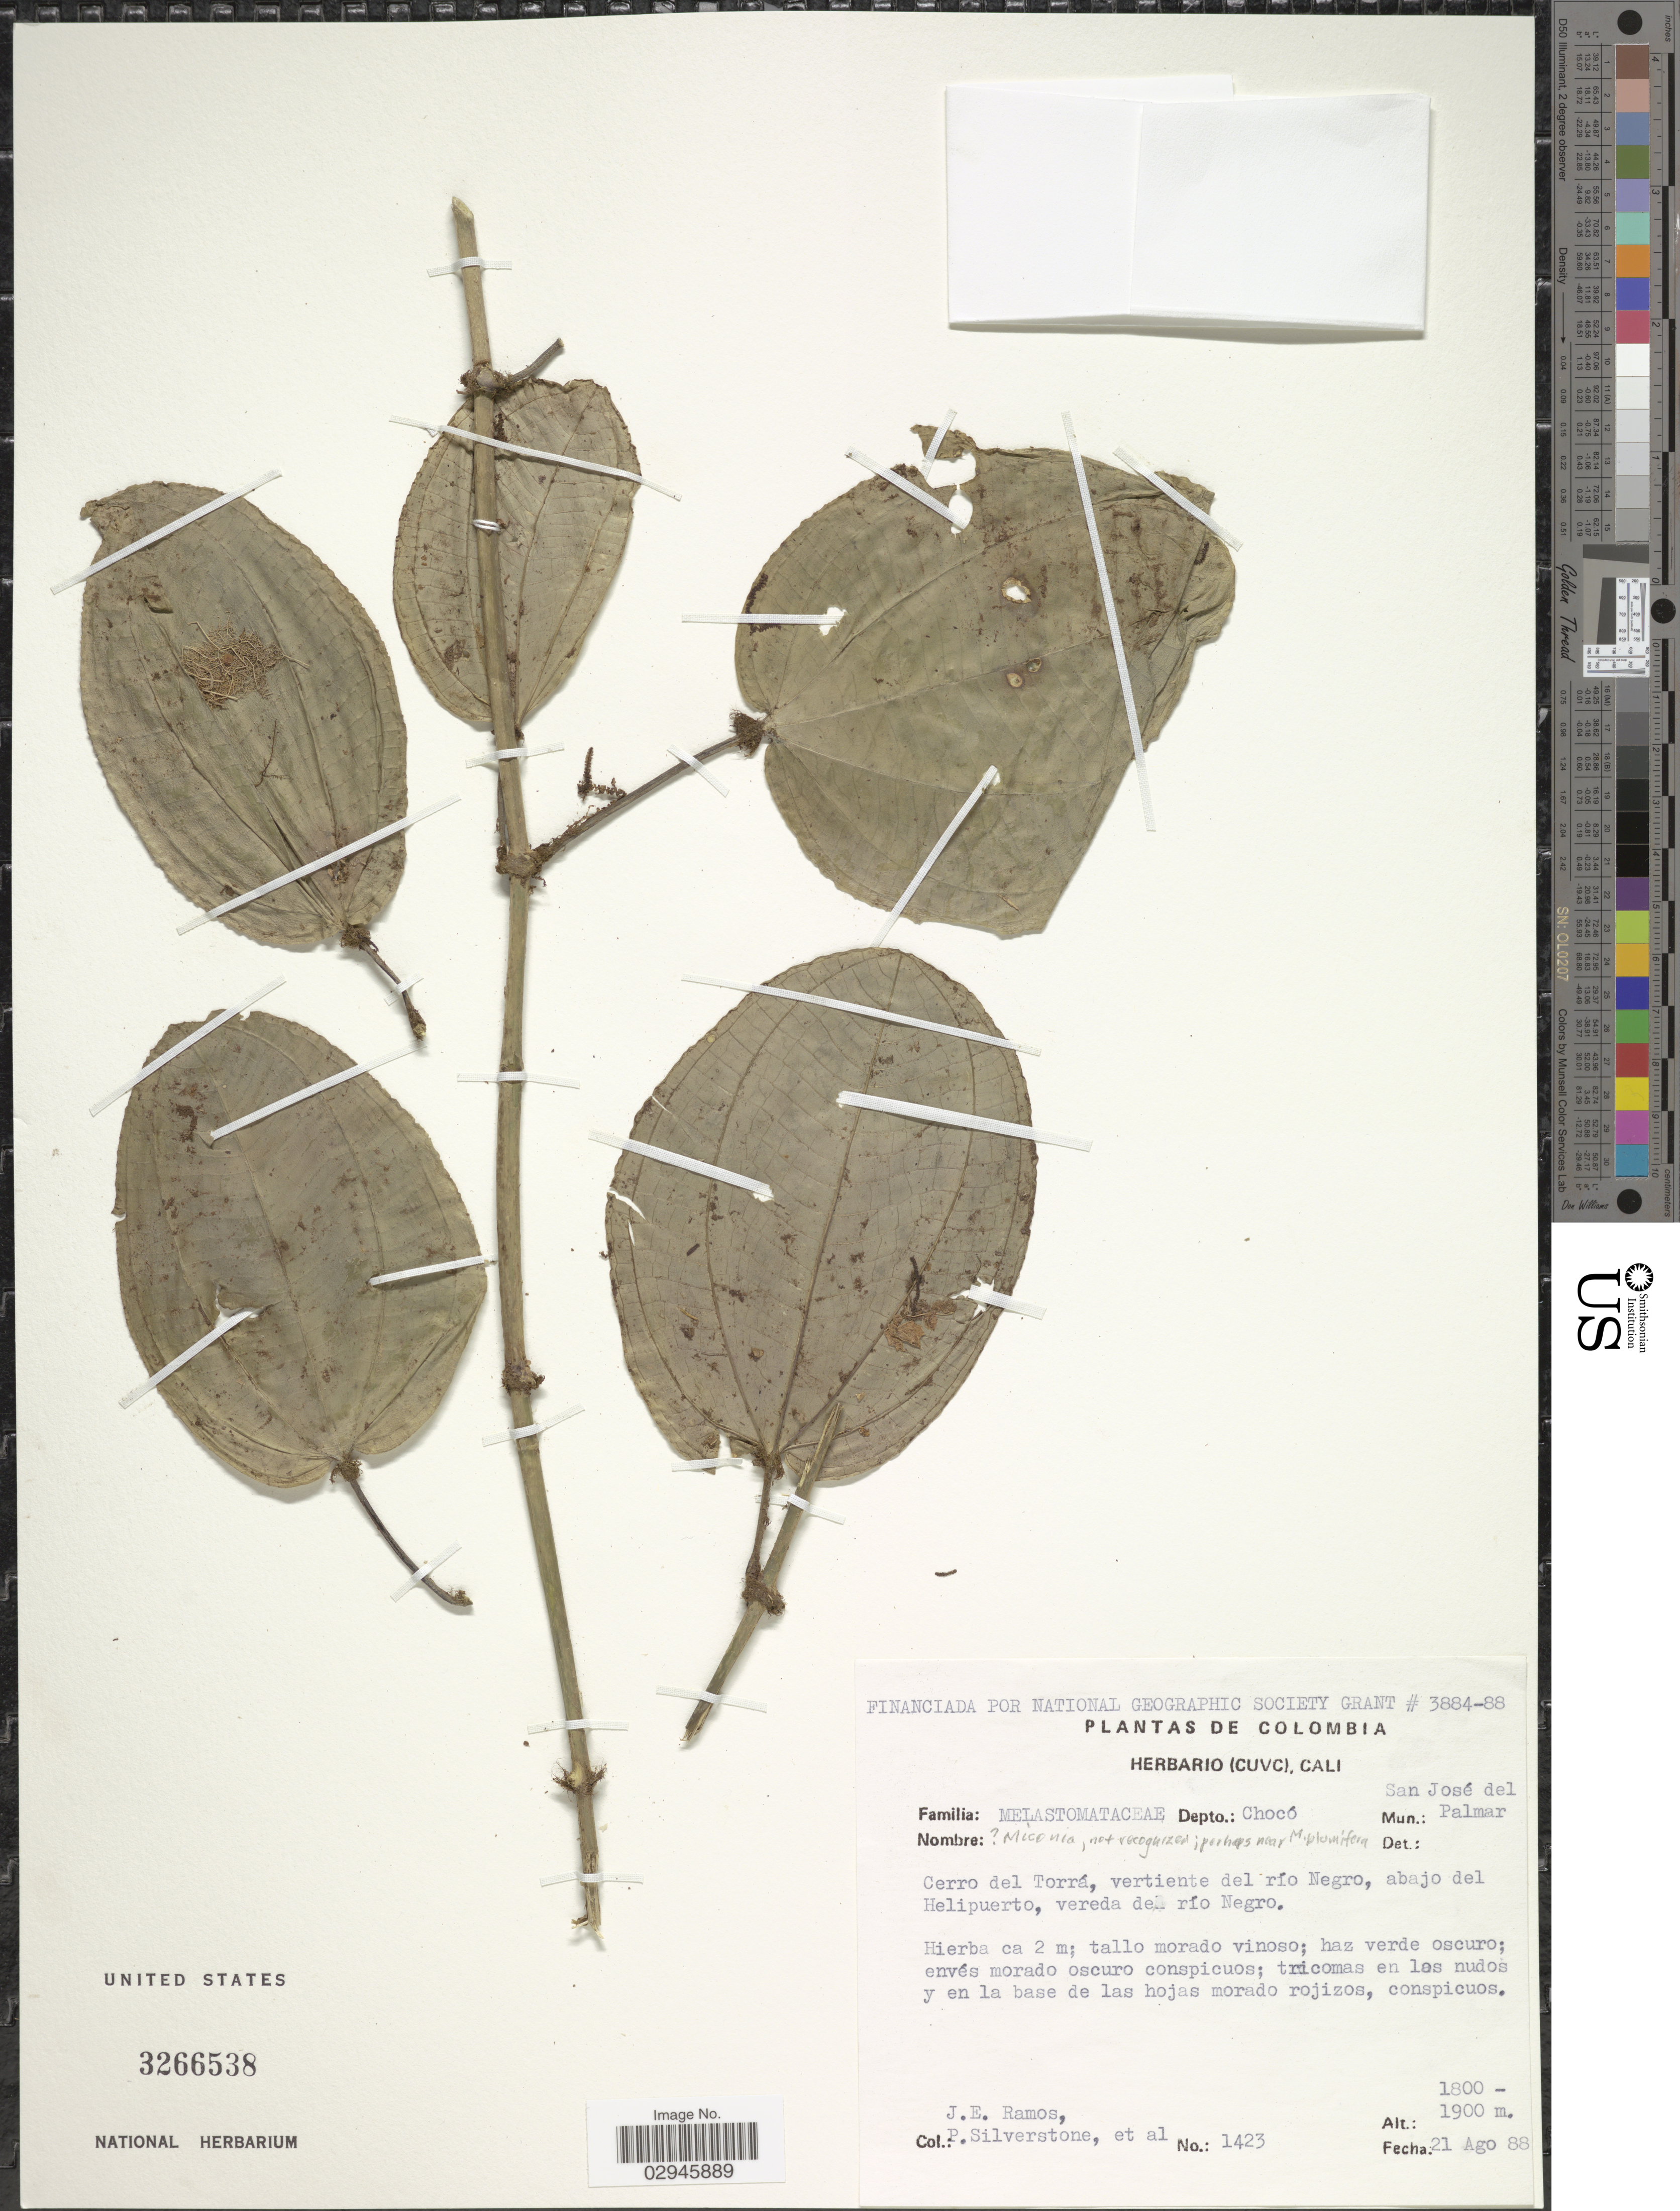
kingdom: Plantae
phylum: Tracheophyta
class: Magnoliopsida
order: Myrtales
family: Melastomataceae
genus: Miconia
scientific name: Miconia sp.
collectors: J. E. Ramos, P. Silverstone & et al.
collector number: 1423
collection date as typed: Transcribed d/m/y: 21/8/88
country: Colombia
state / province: Chocó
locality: Depto.: Chocó, Mun. San José del Palmar. Cerro del Torrá, vertiente del río Negro, abajo del Helipuerto, vereda de río Negro.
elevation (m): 1800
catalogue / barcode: US 3266538